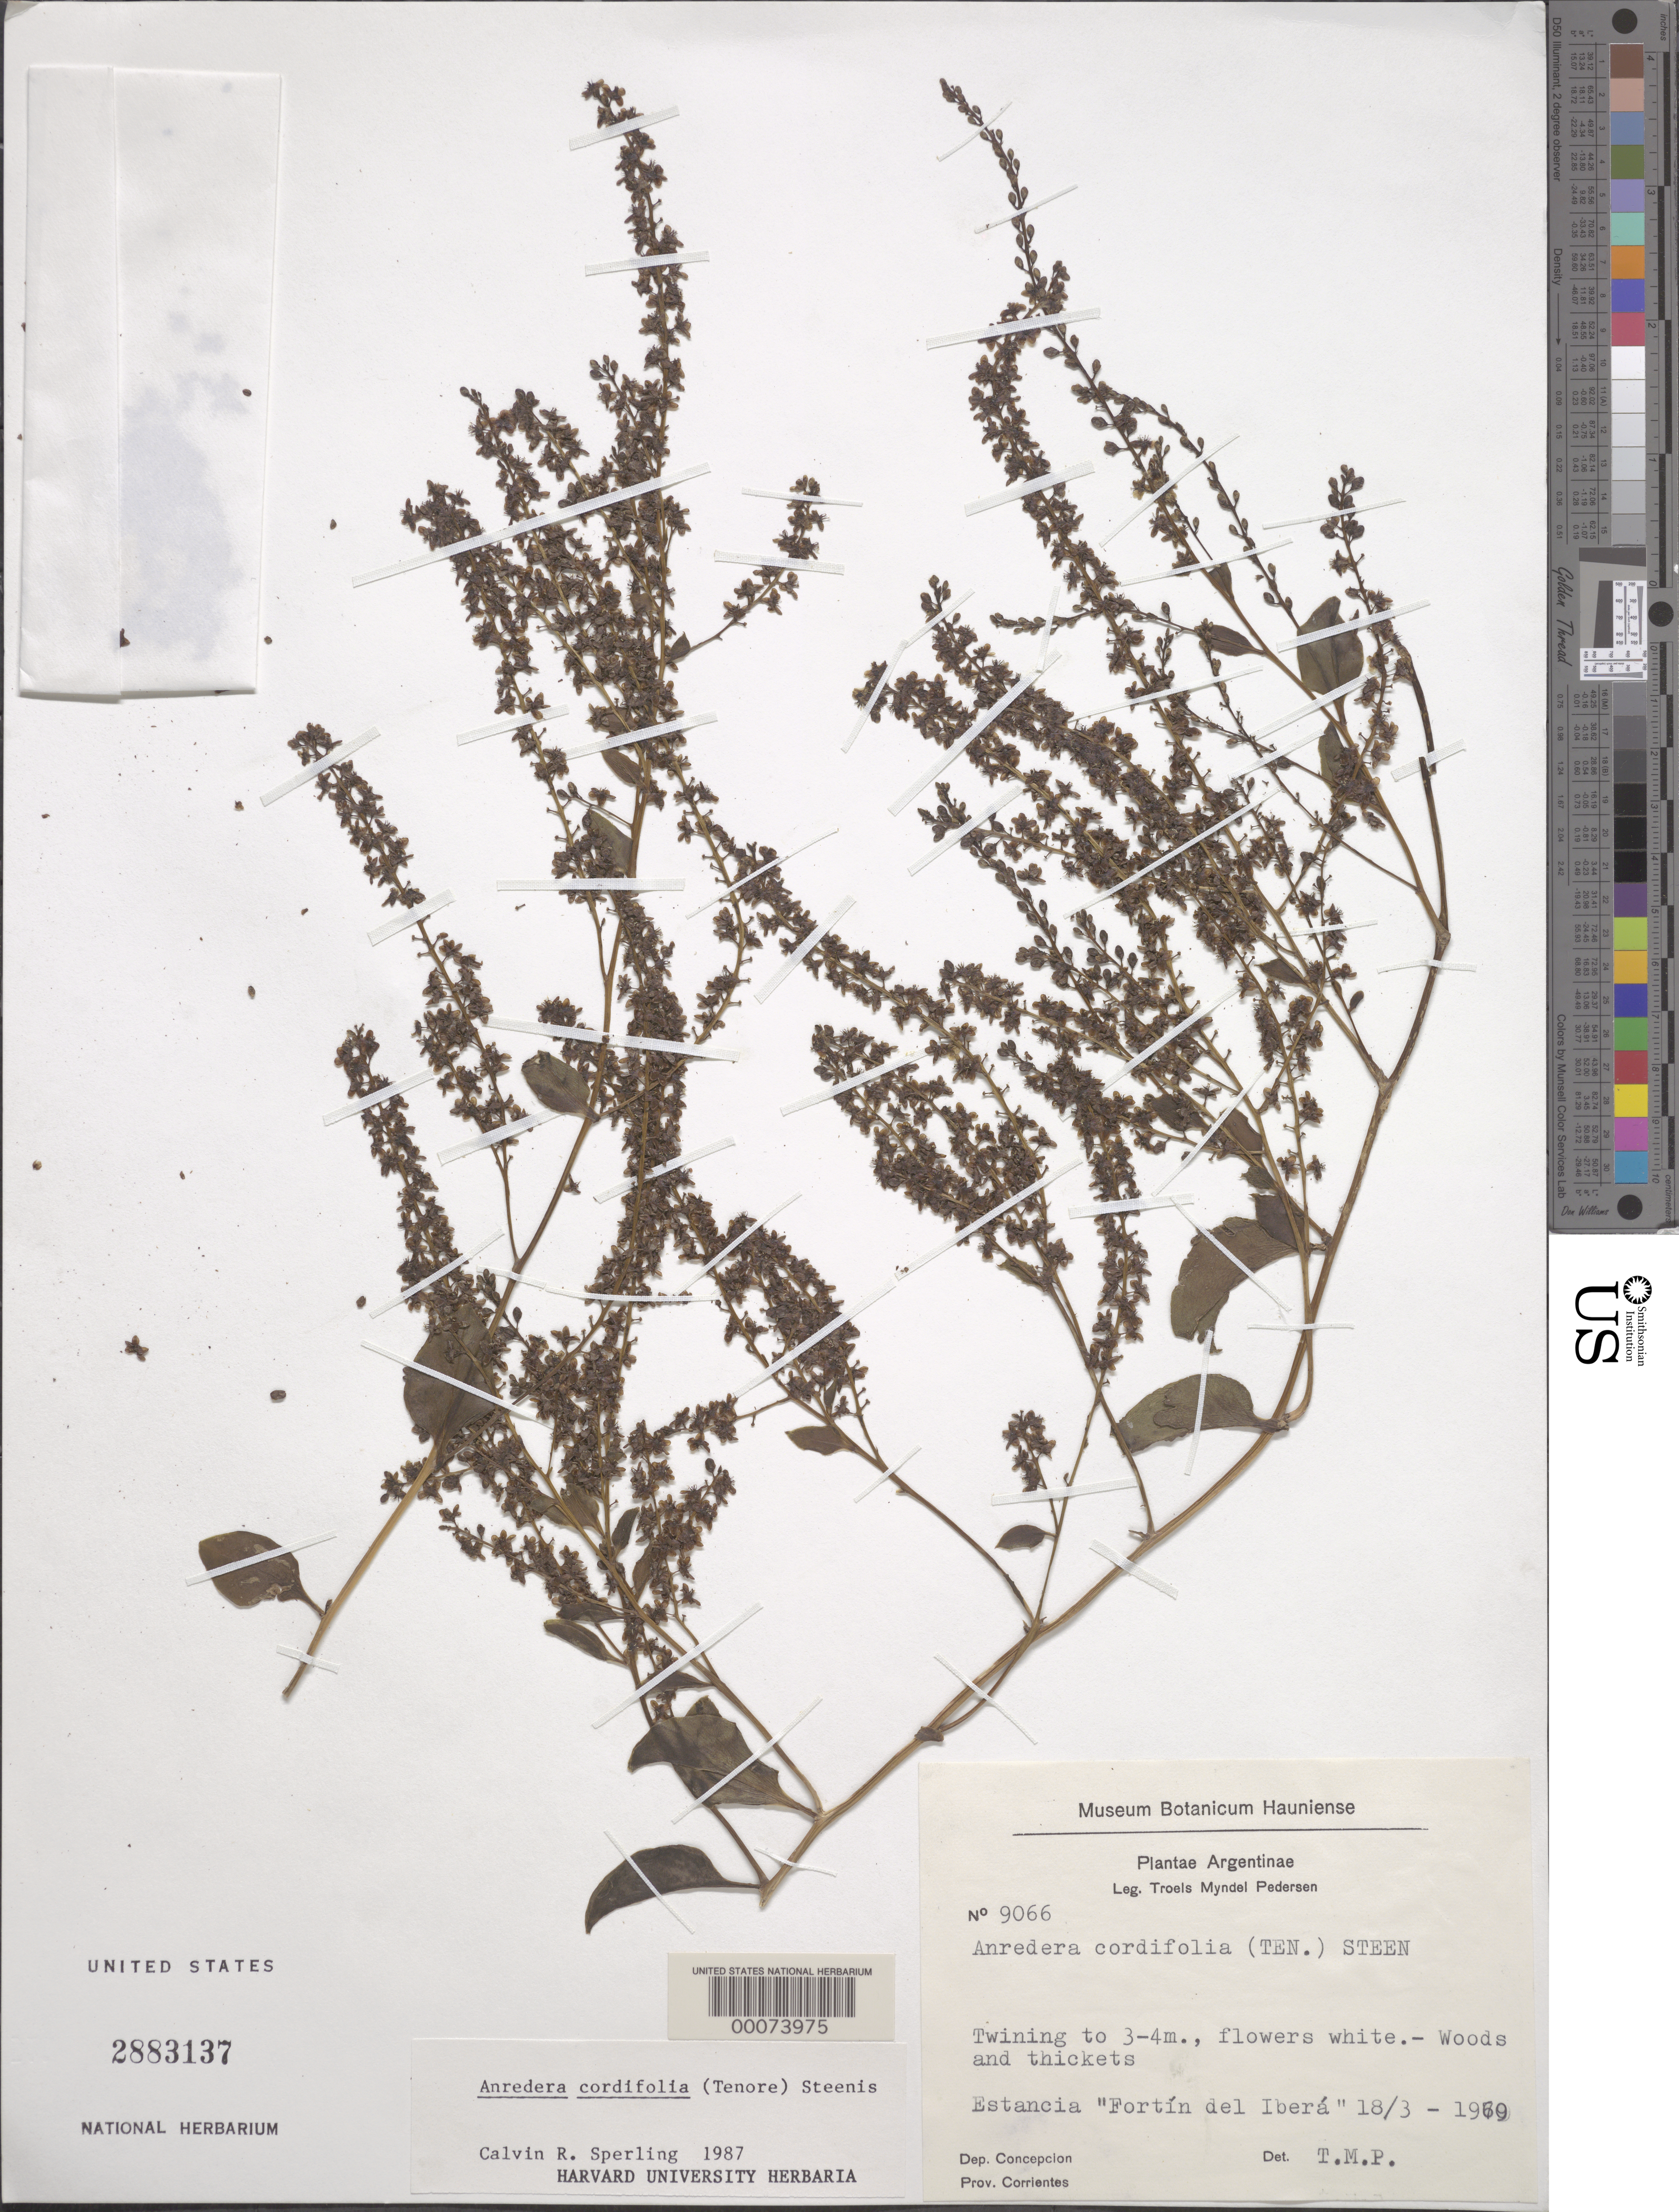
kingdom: Plantae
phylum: Tracheophyta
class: Magnoliopsida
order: Caryophyllales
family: Basellaceae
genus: Anredera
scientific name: Anredera cordifolia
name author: (Ten.) Steenis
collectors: T. Pederson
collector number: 9066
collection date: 1969-03-18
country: Argentina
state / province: Corrientes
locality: Estancia "Fortín del Iberá". Dep. Concepcion.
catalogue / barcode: US 2883137